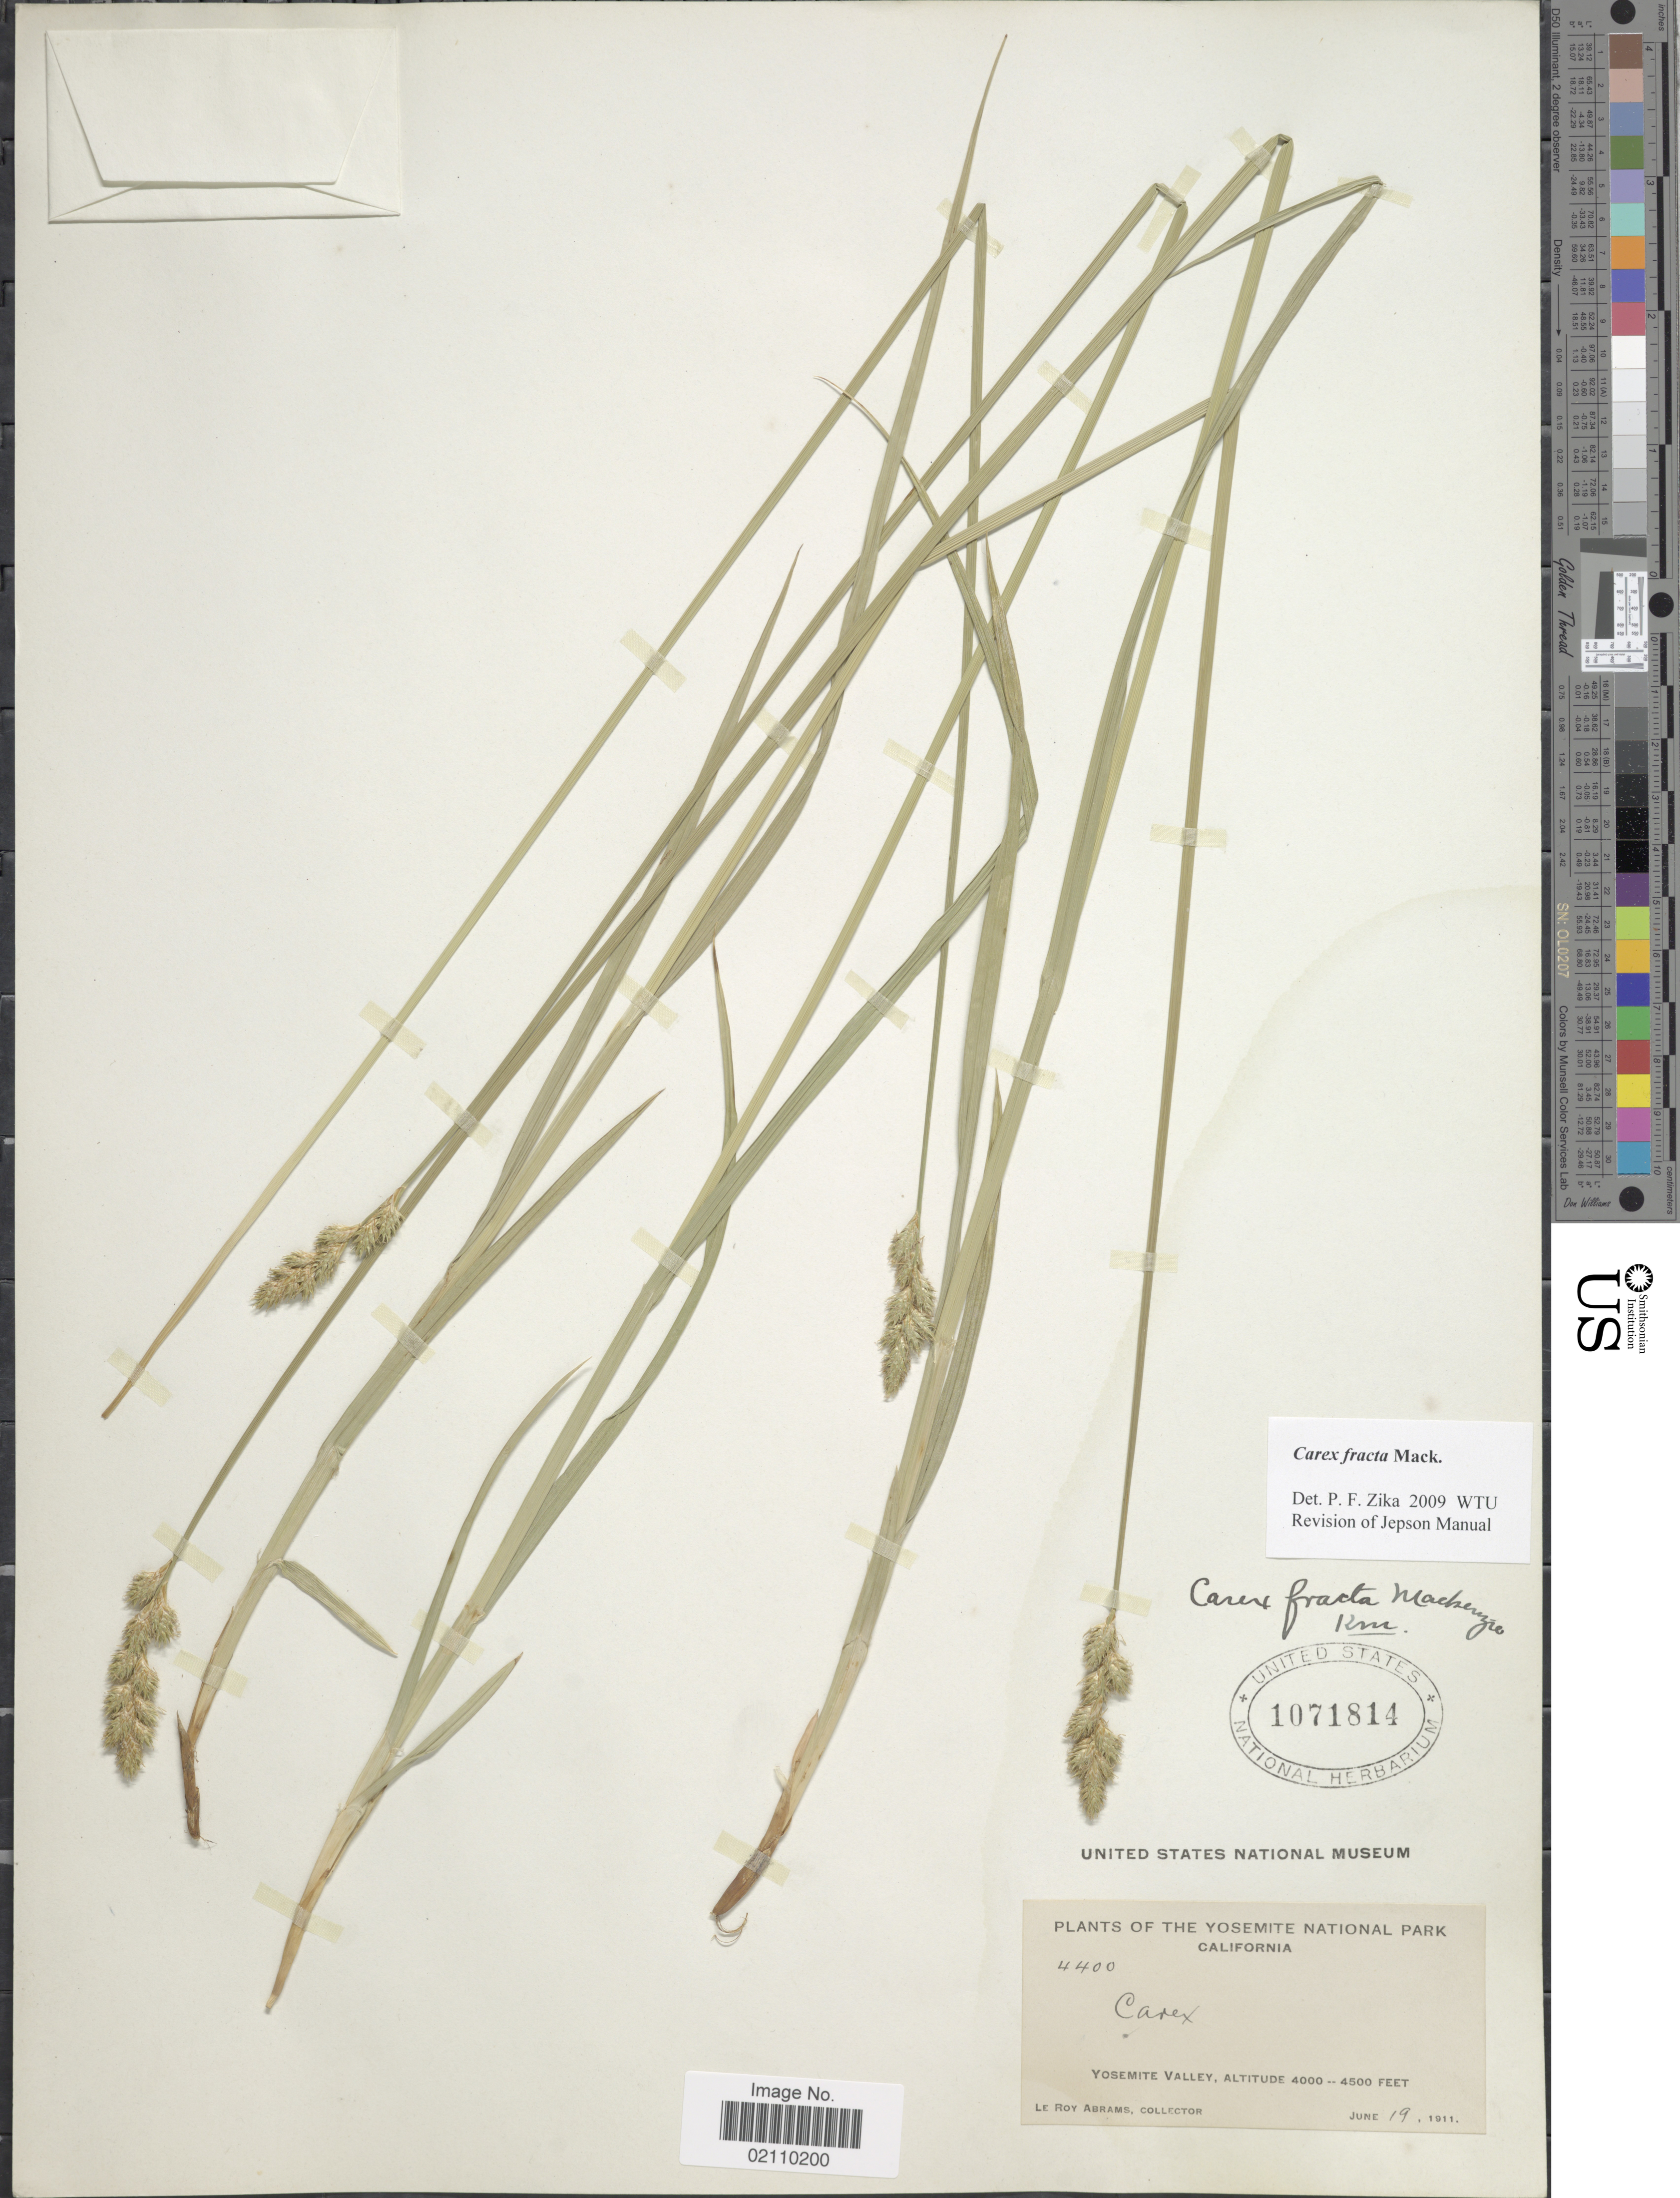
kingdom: Plantae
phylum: Tracheophyta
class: Liliopsida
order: Poales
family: Cyperaceae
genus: Carex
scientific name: Carex fracta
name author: Mack.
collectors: L. Abrams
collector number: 4400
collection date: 1911-06-19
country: United States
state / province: California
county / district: Mariposa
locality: Yosemite National Park, Yosemite Valley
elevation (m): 1219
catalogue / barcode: US 1071814